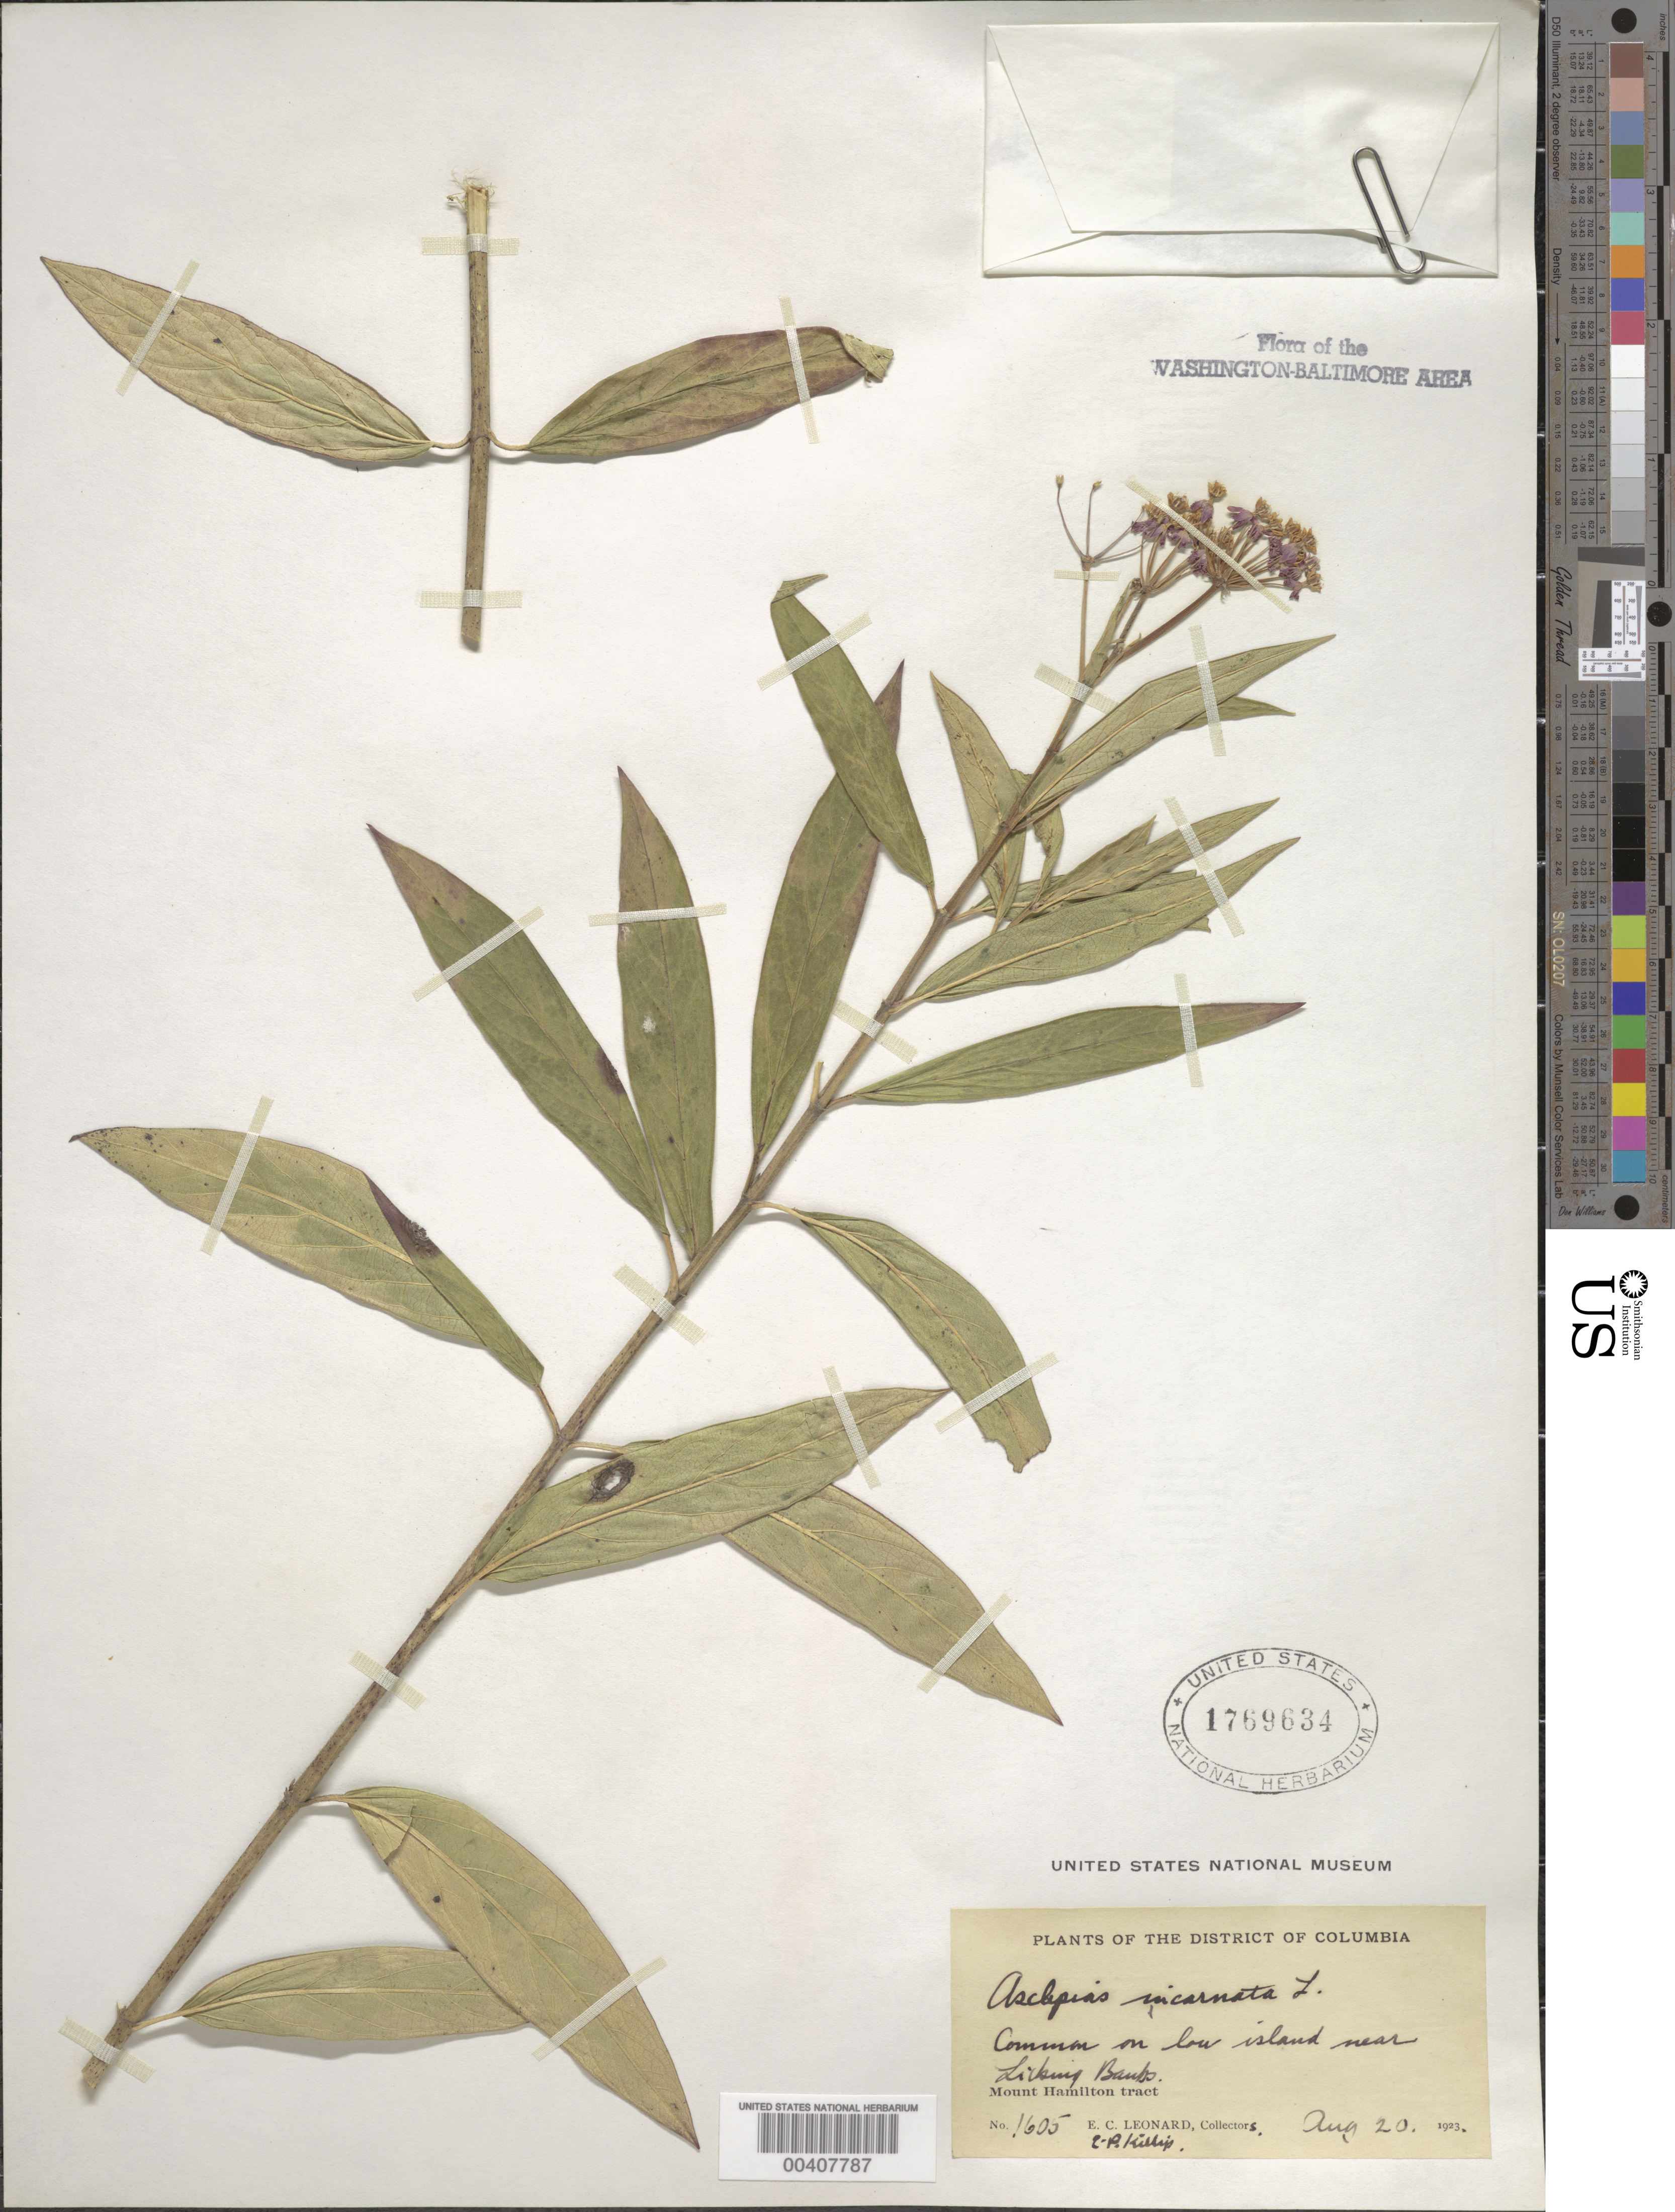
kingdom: Plantae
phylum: Tracheophyta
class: Magnoliopsida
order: Gentianales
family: Apocynaceae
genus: Asclepias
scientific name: Asclepias incarnata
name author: L.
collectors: E. C. Leonard & E. P. Killip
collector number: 1605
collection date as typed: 20 Aug 1923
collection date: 1923-08-20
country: United States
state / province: District of Columbia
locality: Mount Hamilton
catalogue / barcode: US 1769634